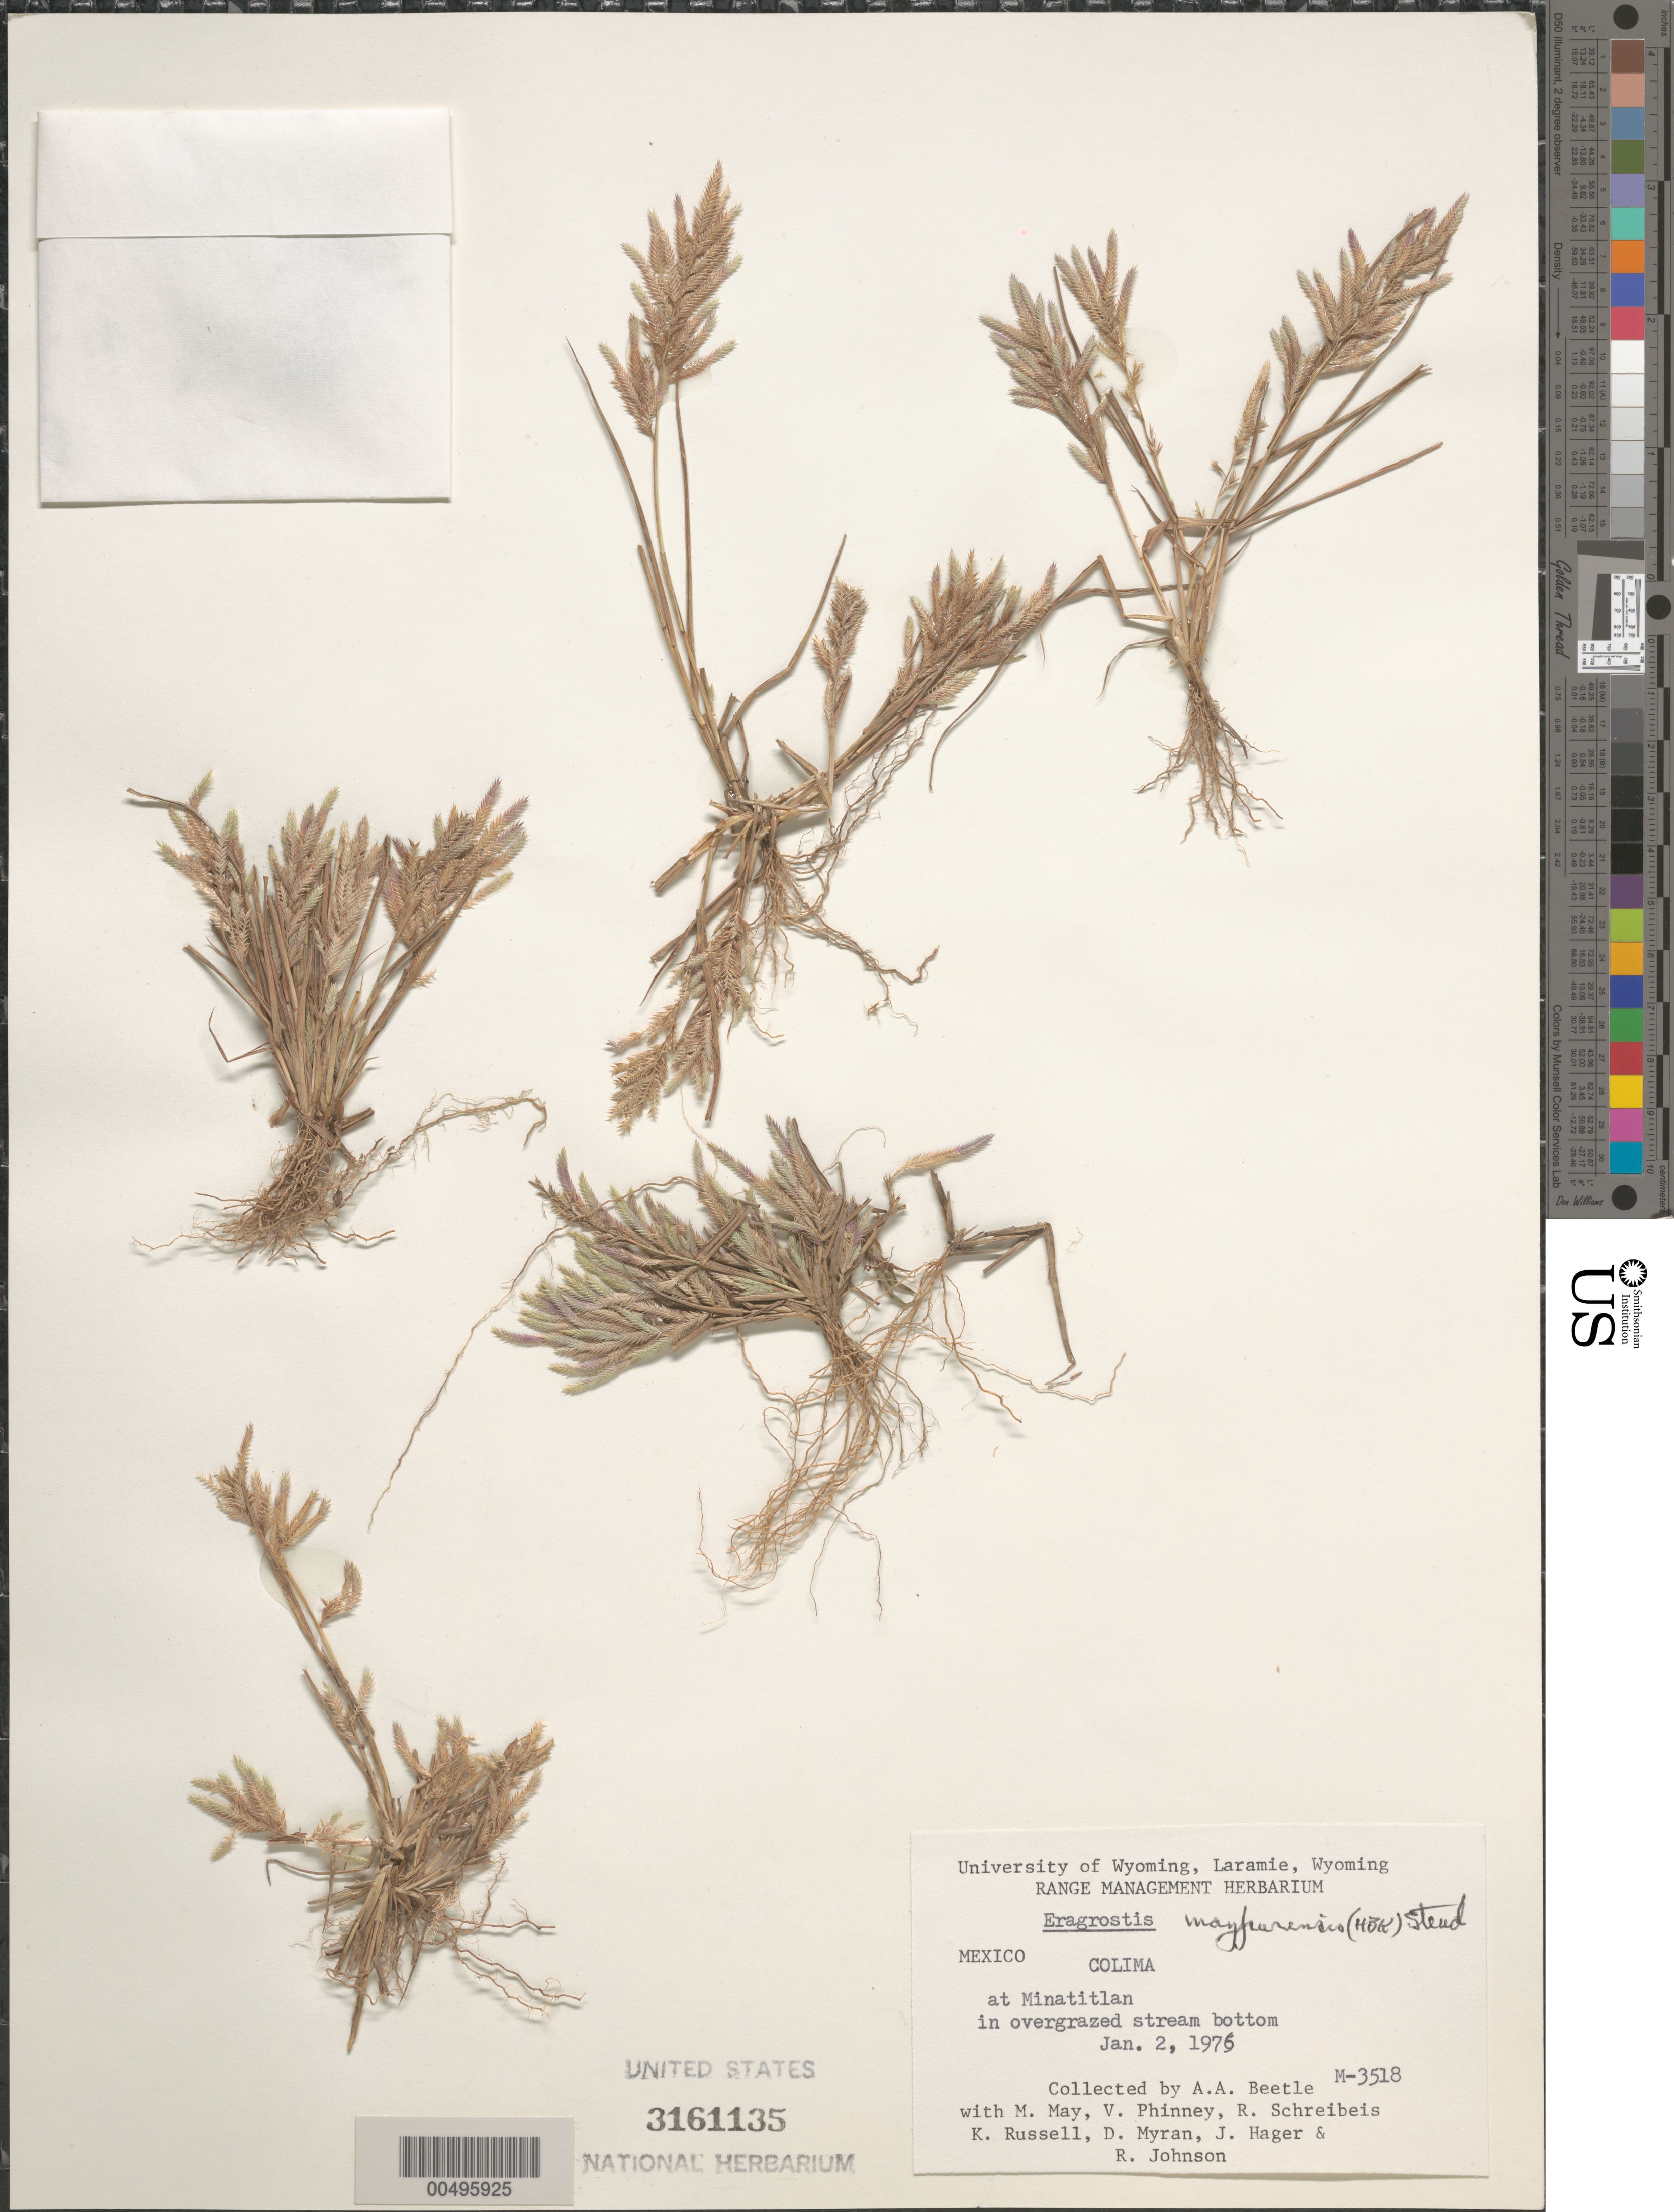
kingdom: Plantae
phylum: Tracheophyta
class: Liliopsida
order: Poales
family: Poaceae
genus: Eragrostis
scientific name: Eragrostis maypurensis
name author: (Kunth) Steud.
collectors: A. A. Beetle, M. May, V. Phinney & R. Schreibeis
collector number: M-3518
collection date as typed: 2 Jan 1976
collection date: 1976-01-02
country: Mexico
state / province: Colima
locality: At Minatitlán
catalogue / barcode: US 3161135